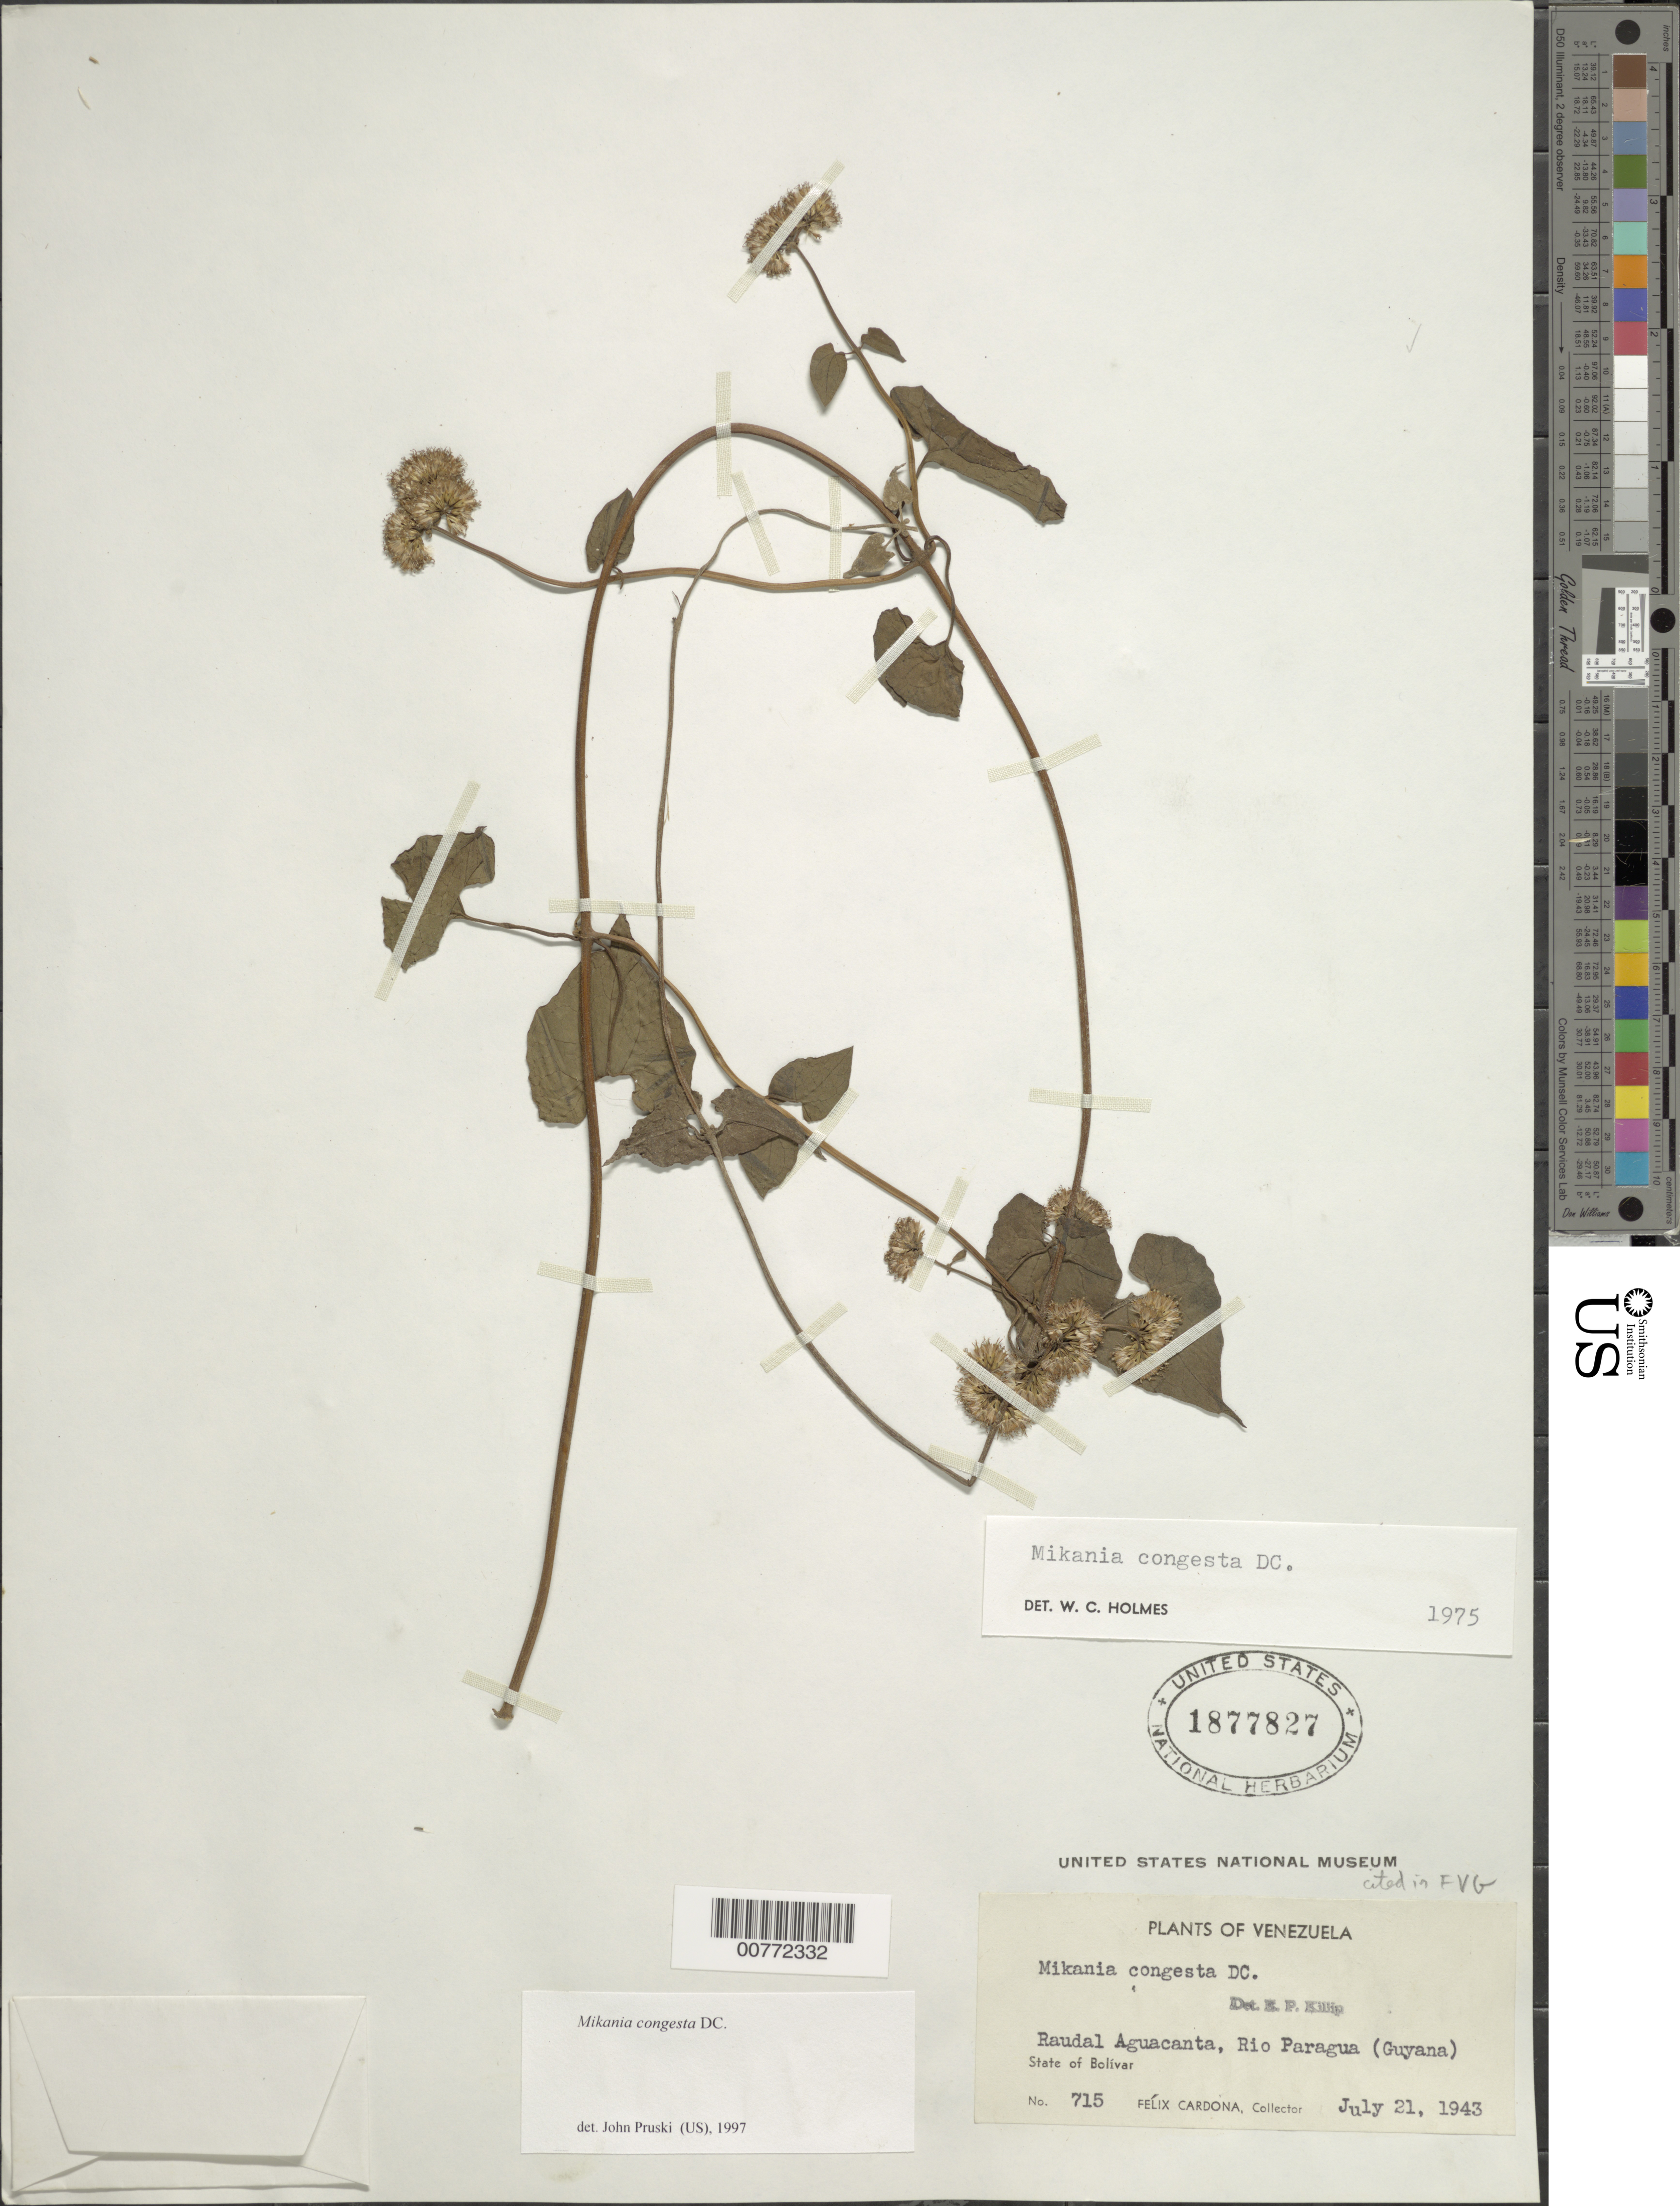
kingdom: Plantae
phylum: Tracheophyta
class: Magnoliopsida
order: Asterales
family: Asteraceae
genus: Mikania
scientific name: Mikania congesta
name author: DC.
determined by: Holmes, W. C.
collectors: F. Cardona Puig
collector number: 715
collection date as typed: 21-Jul-43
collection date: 1943-07-21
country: Venezuela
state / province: Bolívar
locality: Río Paragua, Raudal Aguacantá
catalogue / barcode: US 1877827